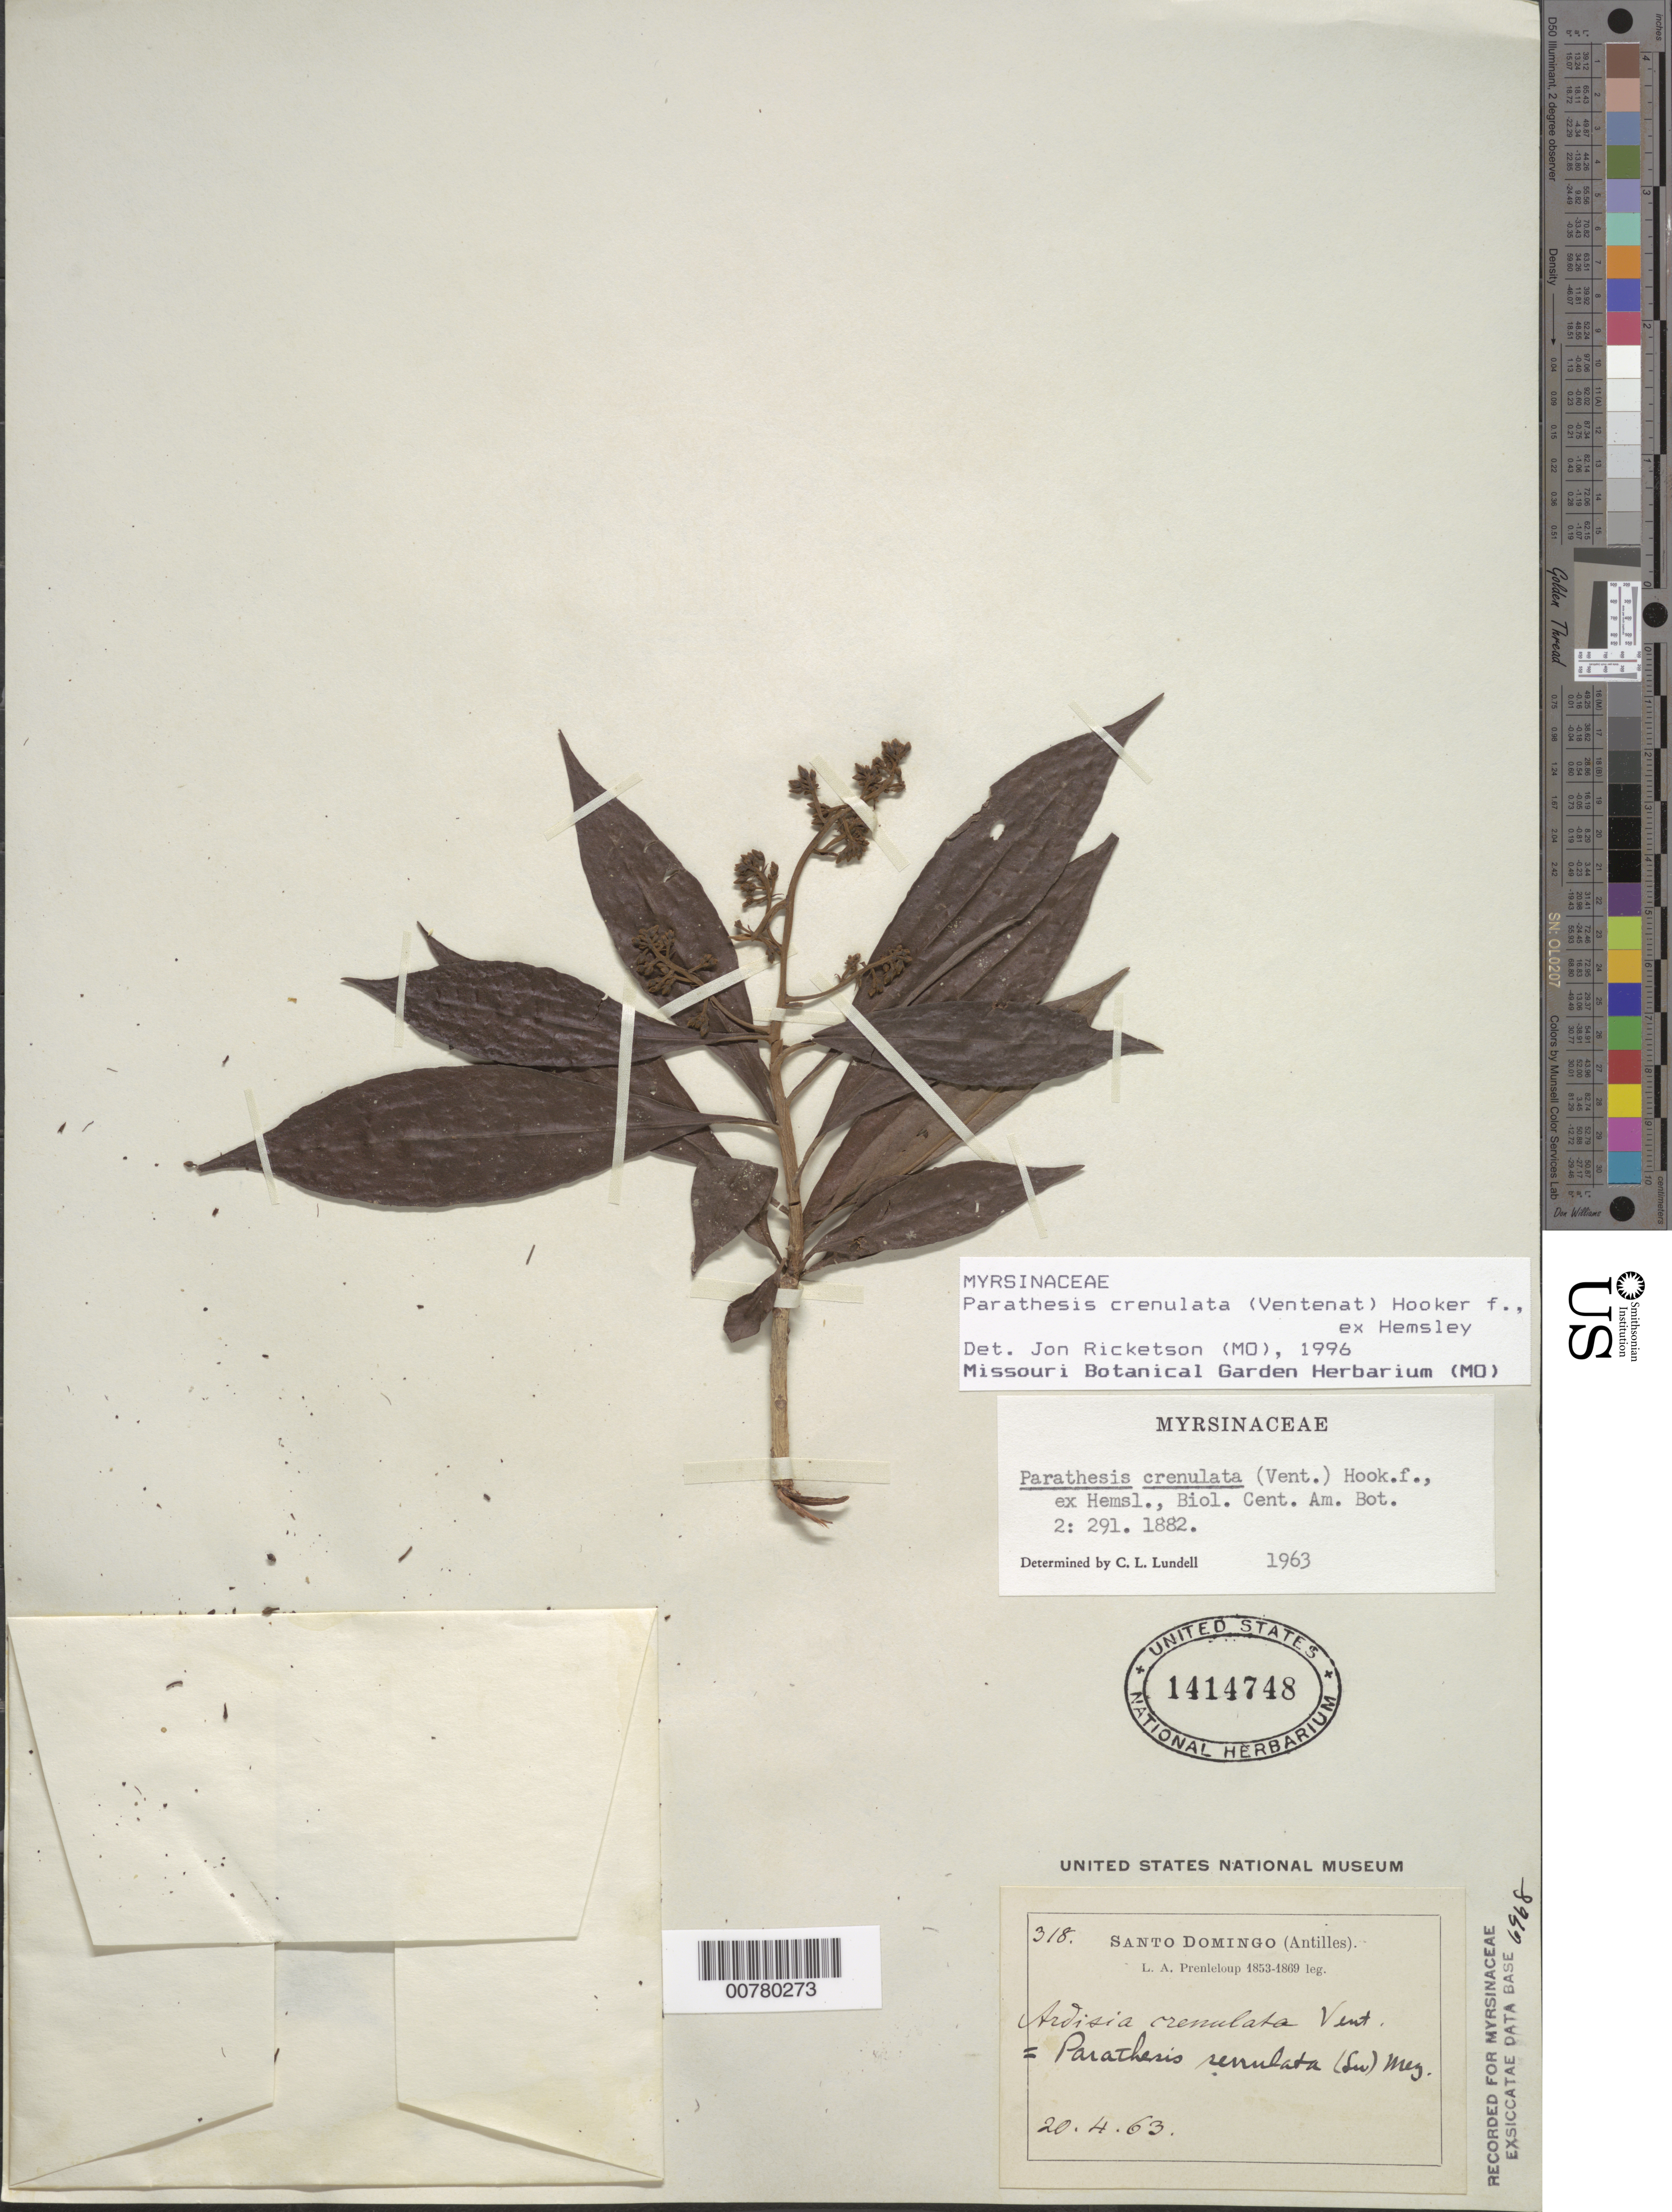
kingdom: Plantae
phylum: Tracheophyta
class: Magnoliopsida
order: Ericales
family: Primulaceae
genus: Parathesis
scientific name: Parathesis crenulata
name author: (Vent.) Hook. f. ex Hemsl.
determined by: Ricketson, Jon M., (MO), Missouri Botanical Garden (UNITED STATES)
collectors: L. Prenleloup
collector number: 318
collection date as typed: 20 Apr 1863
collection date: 1863-04-20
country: Dominican Republic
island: Hispaniola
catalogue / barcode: US 1414748